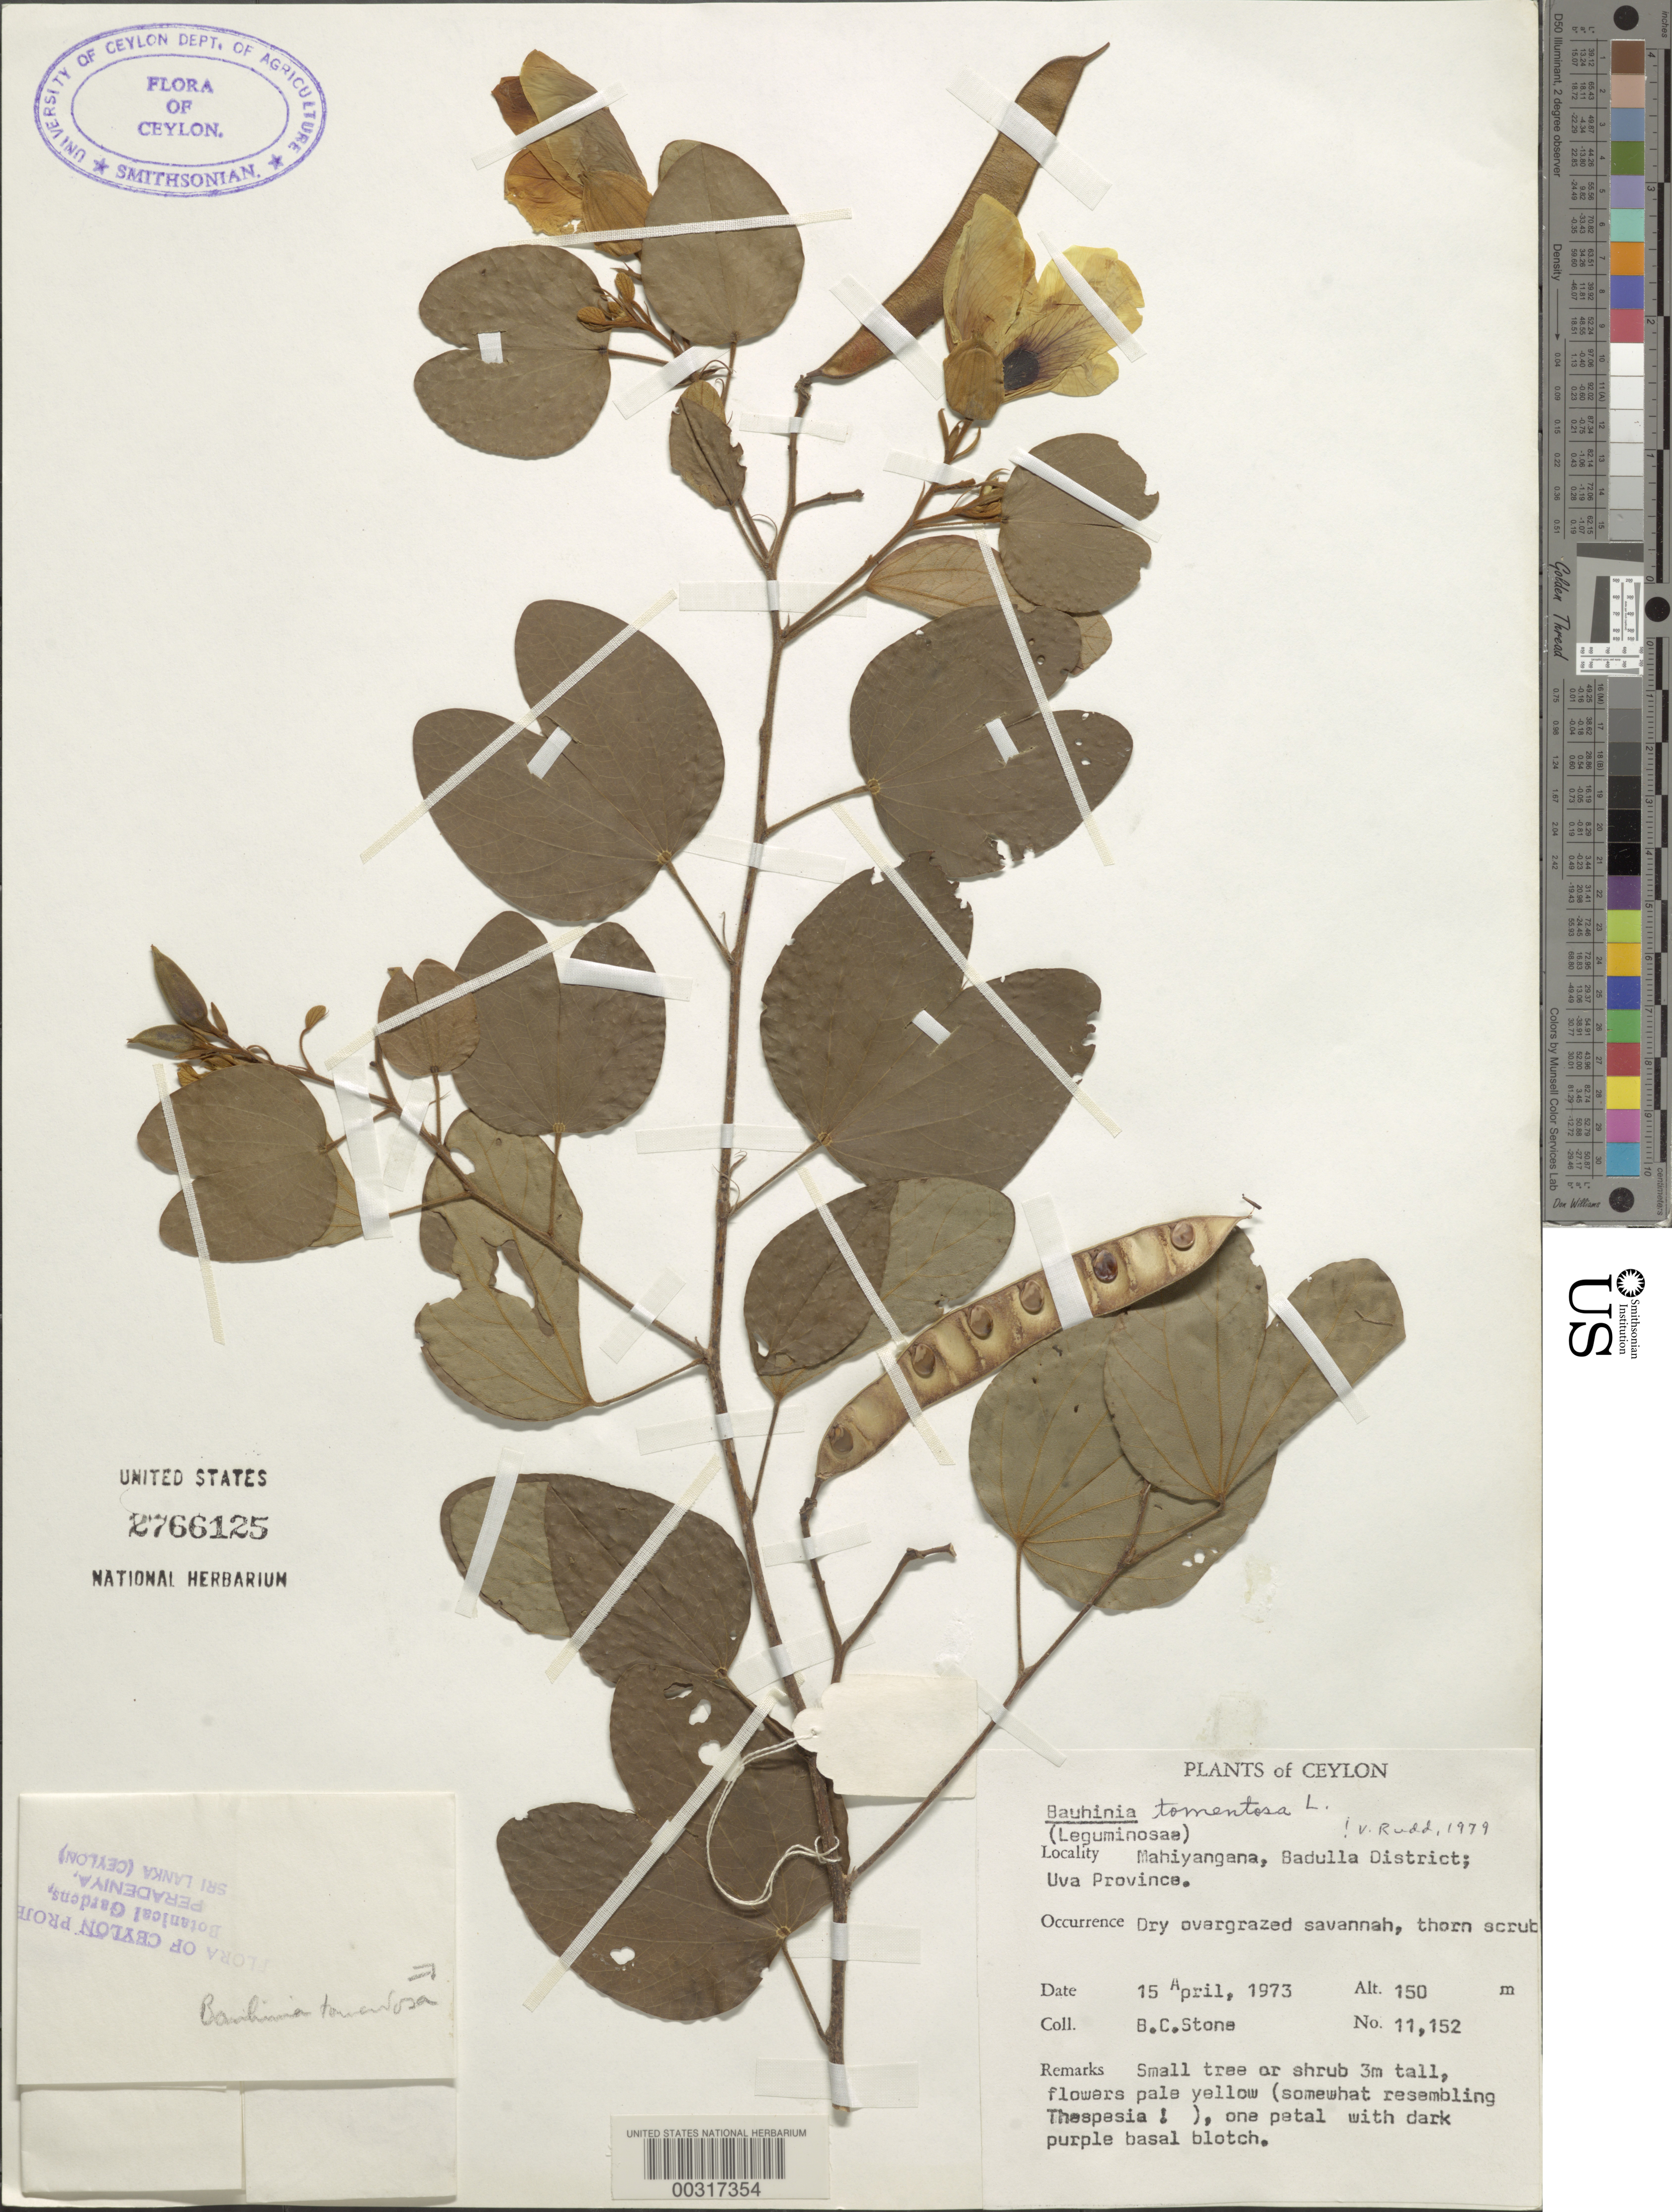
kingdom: Plantae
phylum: Tracheophyta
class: Magnoliopsida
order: Fabales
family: Fabaceae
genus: Bauhinia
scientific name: Bauhinia tomentosa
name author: L.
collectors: B. C. Stone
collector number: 11152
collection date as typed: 15 Apr 1973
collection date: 1973-04-15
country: Sri Lanka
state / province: Uva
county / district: Badulla Dist.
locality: Mahiyangana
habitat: Dry overgrazed savannah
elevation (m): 150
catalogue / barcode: US 2766125